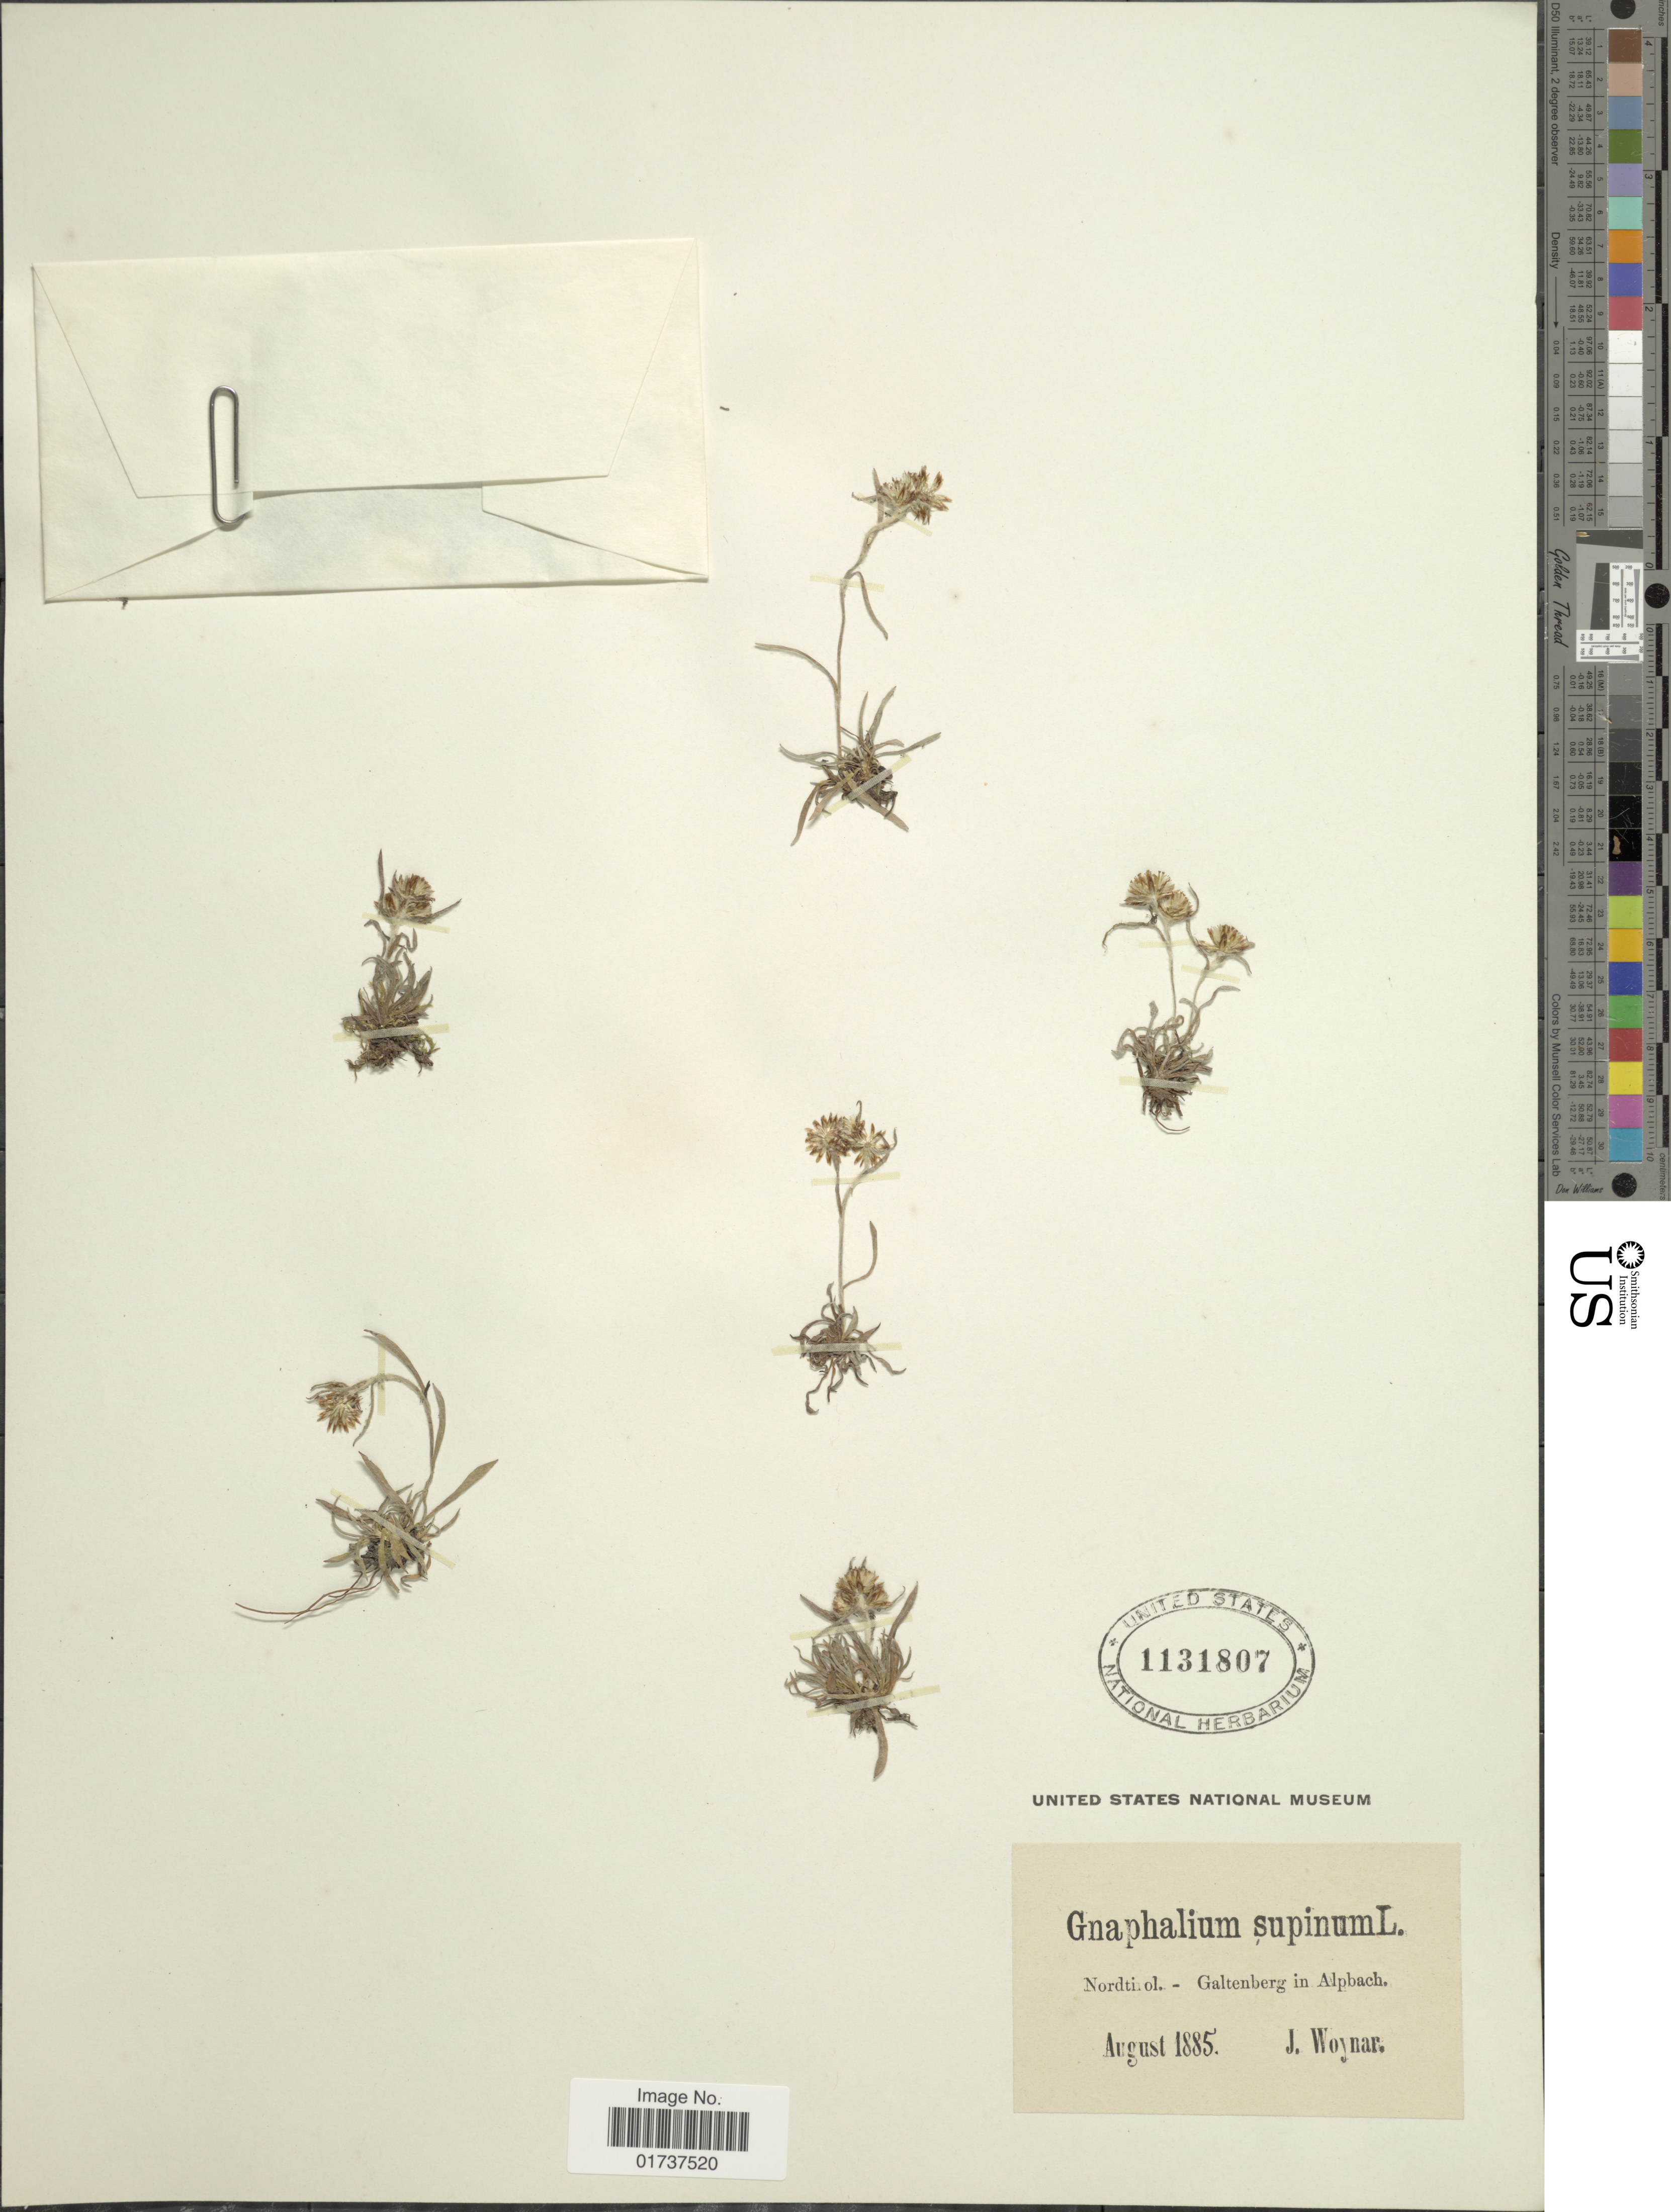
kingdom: Plantae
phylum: Tracheophyta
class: Magnoliopsida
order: Asterales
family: Asteraceae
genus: Gnaphalium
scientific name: Gnaphalium supinum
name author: L.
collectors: J. Woynar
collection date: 1885-08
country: Austria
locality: Nordtinol- Galtenberg in Alpbach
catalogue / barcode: US 1131807